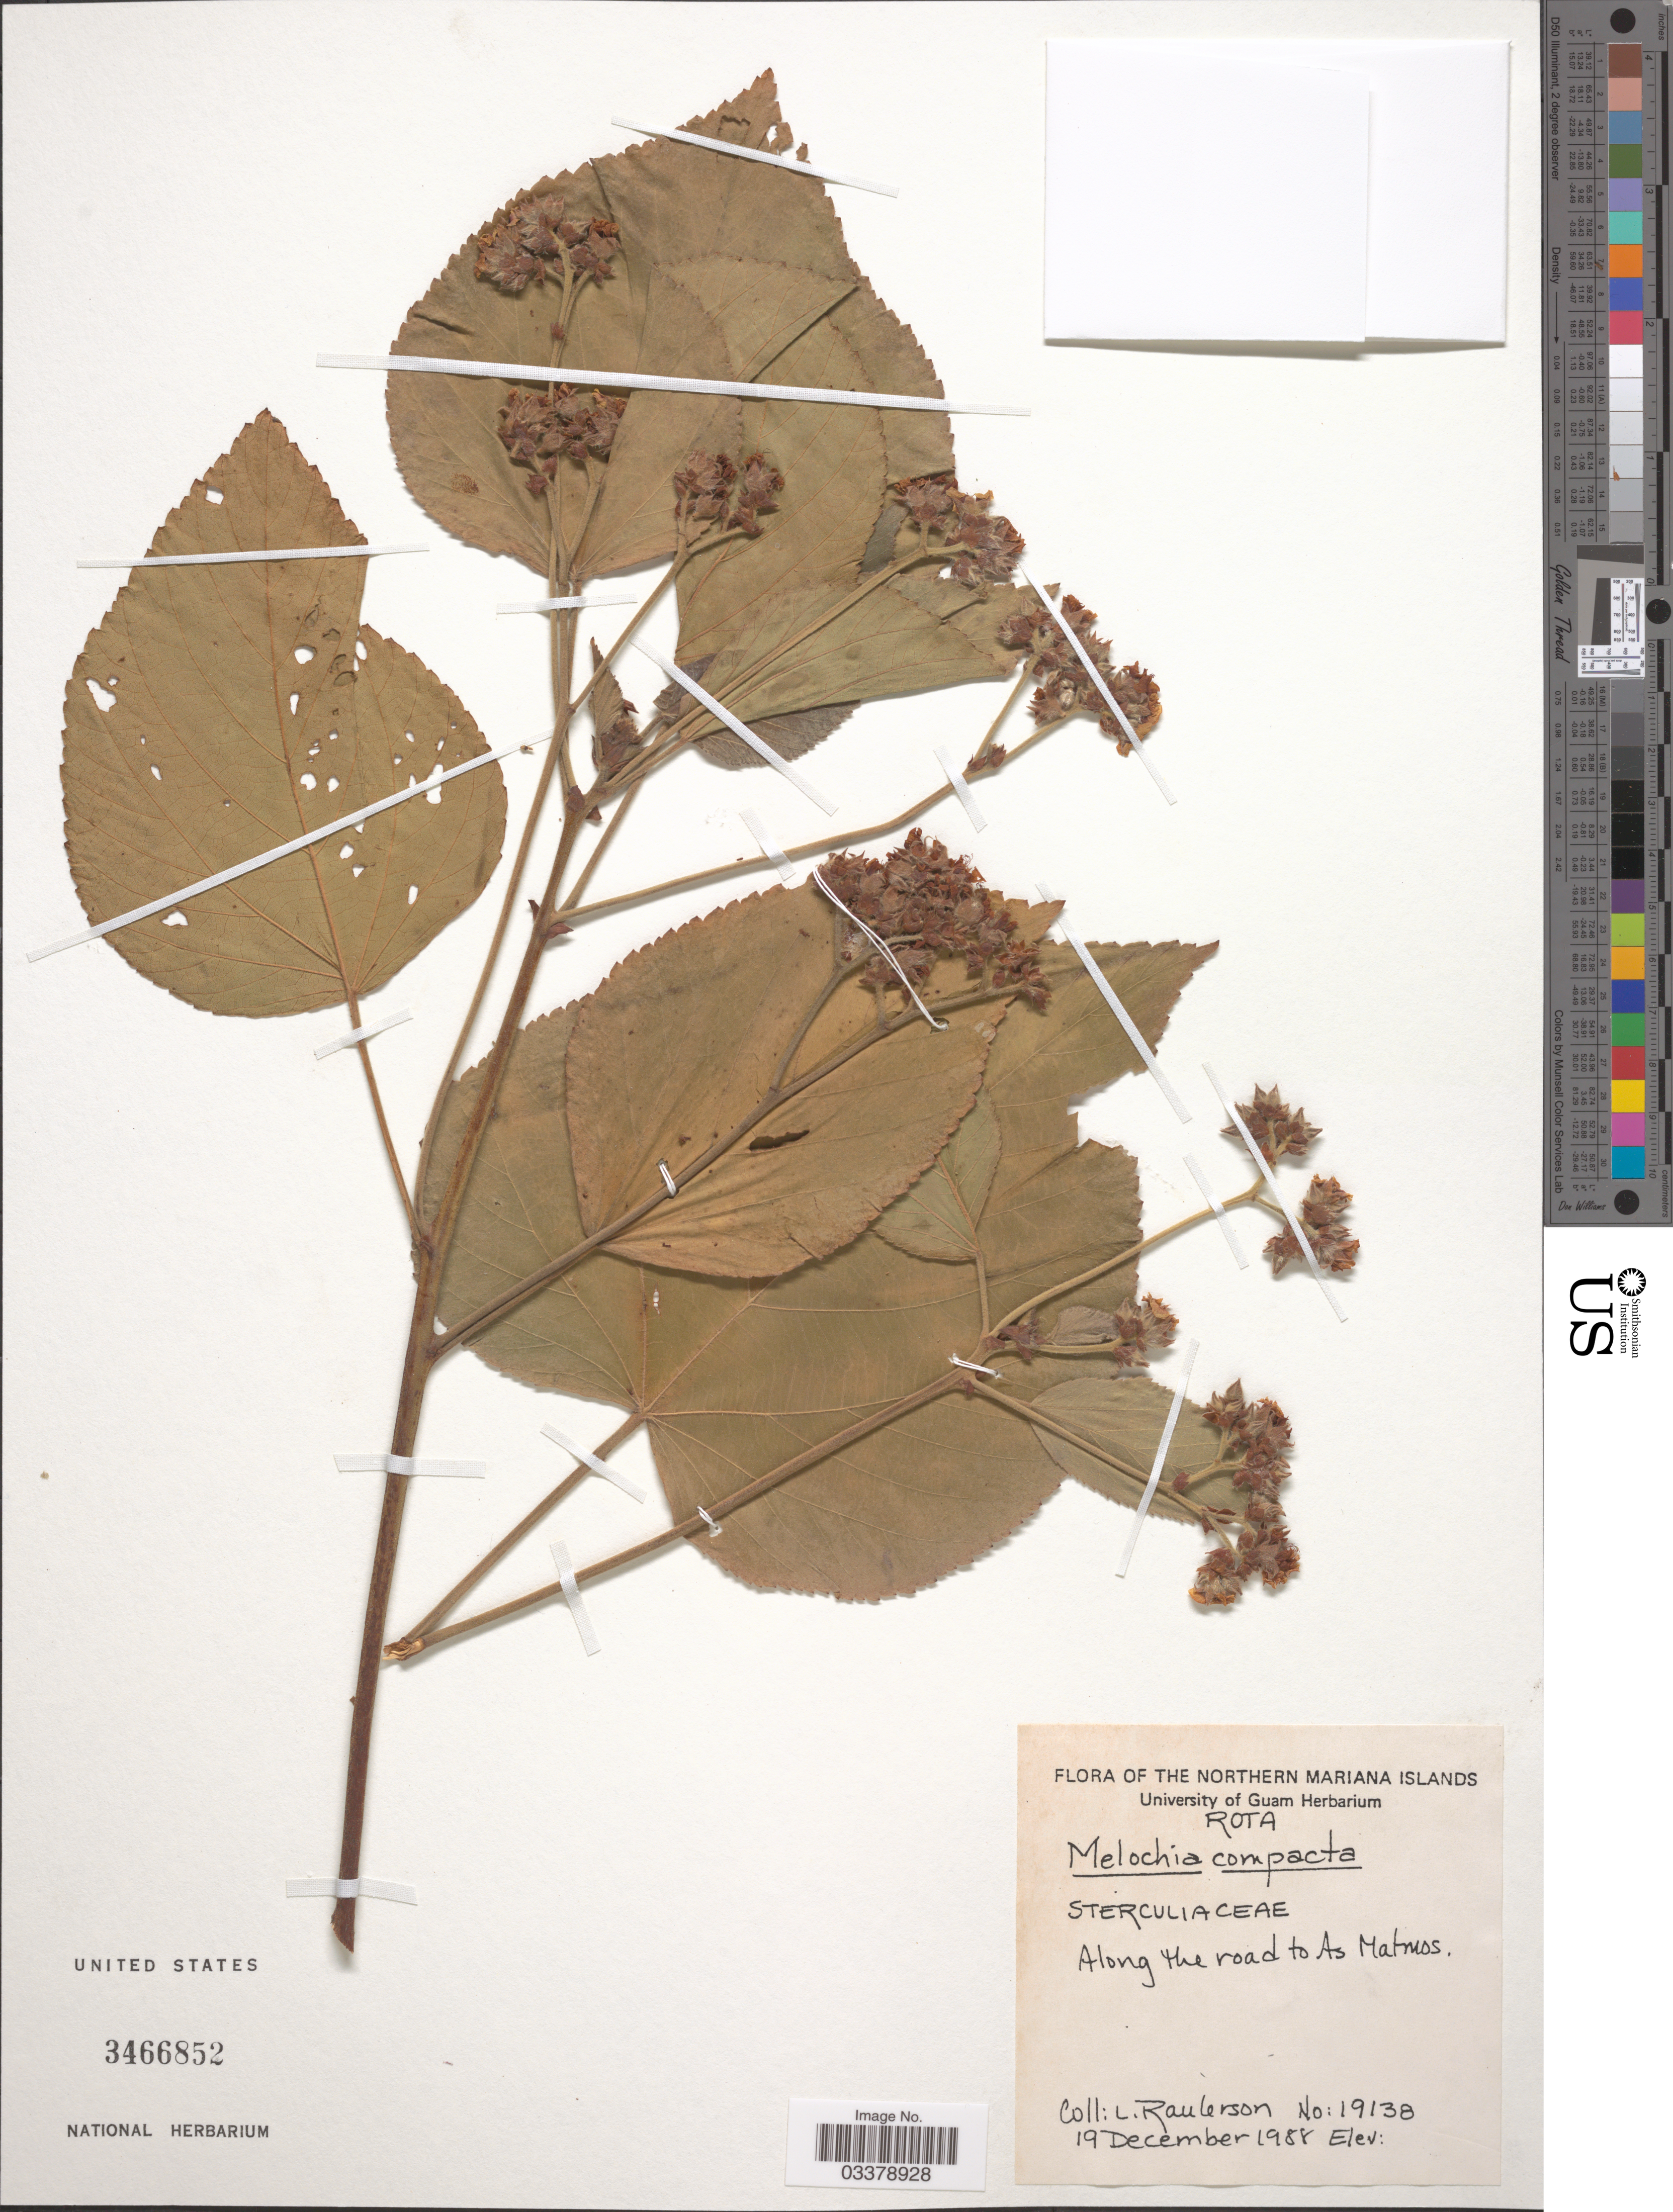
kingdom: Plantae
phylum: Tracheophyta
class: Magnoliopsida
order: Malvales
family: Malvaceae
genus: Melochia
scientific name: Melochia compacta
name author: Hochr.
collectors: L. Raulerson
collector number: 19138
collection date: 1988-12-19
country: Northern Mariana Islands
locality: Rota, Along the road to As Matmos.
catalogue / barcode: US 3466852